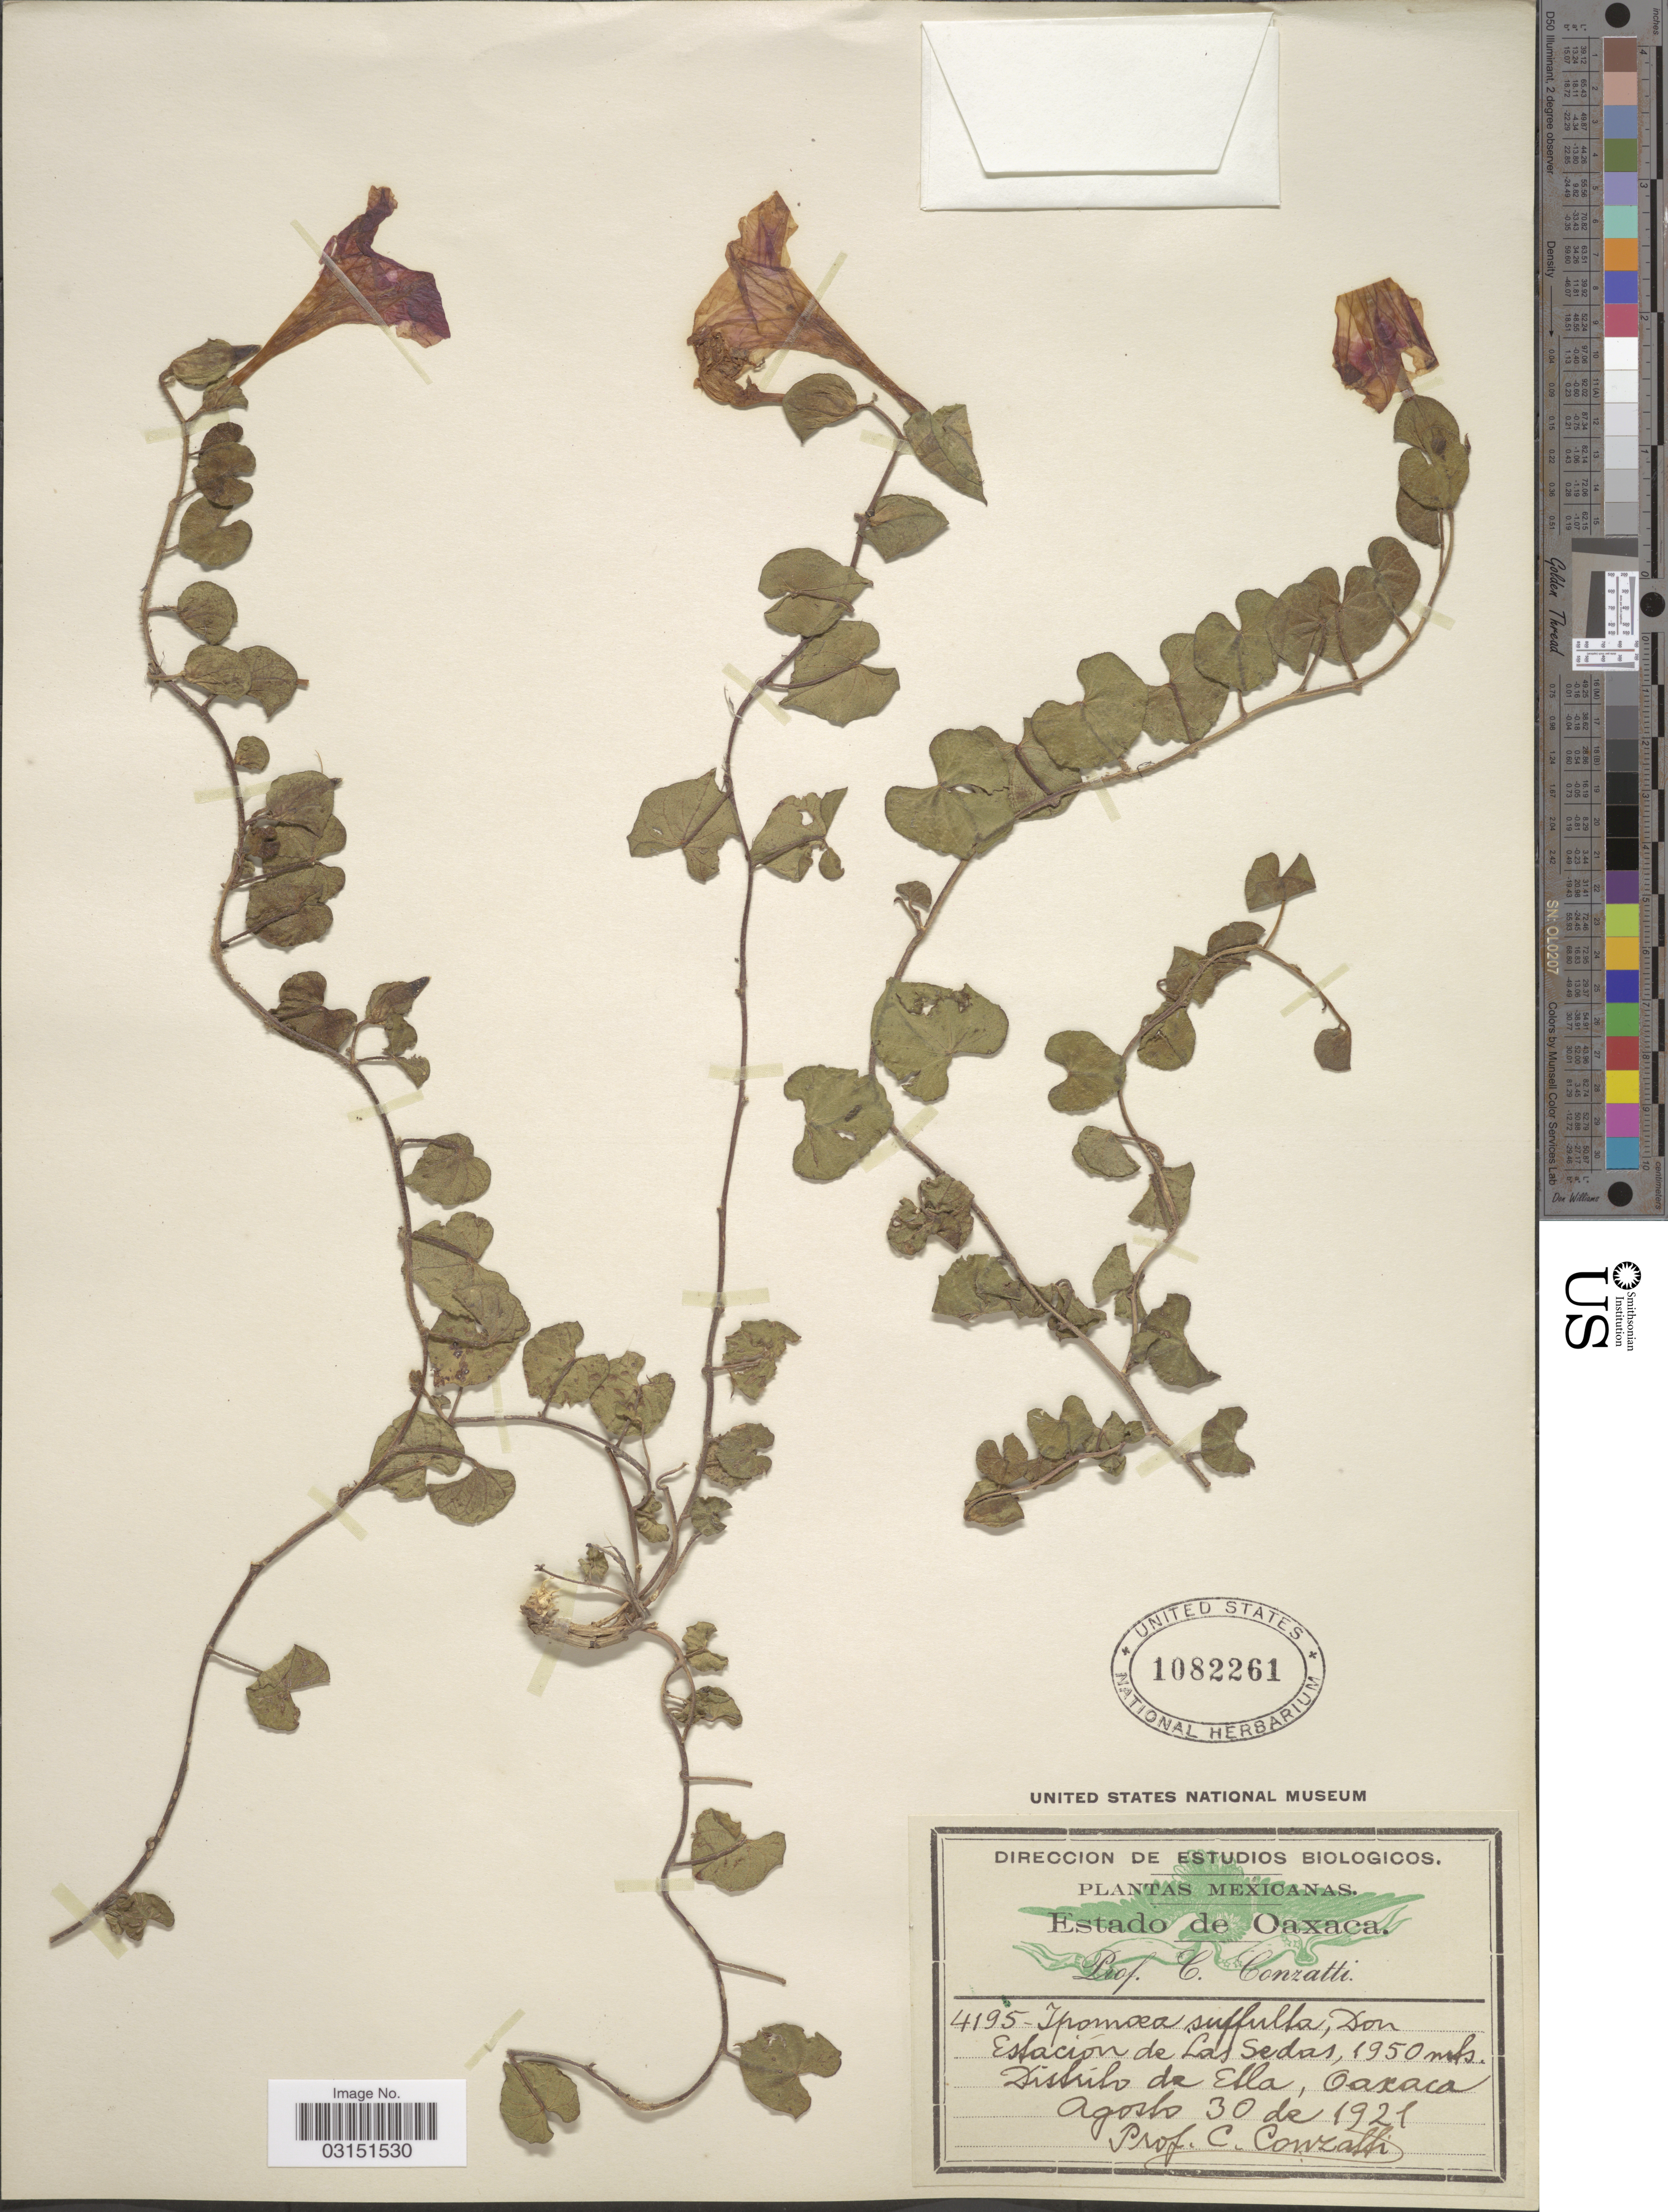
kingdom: Plantae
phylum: Tracheophyta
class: Magnoliopsida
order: Solanales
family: Convolvulaceae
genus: Ipomoea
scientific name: Ipomoea suffulta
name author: (Kunth) G. Don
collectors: C. Conzatti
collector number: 4195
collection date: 1921-08-30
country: Mexico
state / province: Oaxaca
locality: Estación de Las Sedas. Distrito da Ella.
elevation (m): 1950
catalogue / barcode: US 1082261